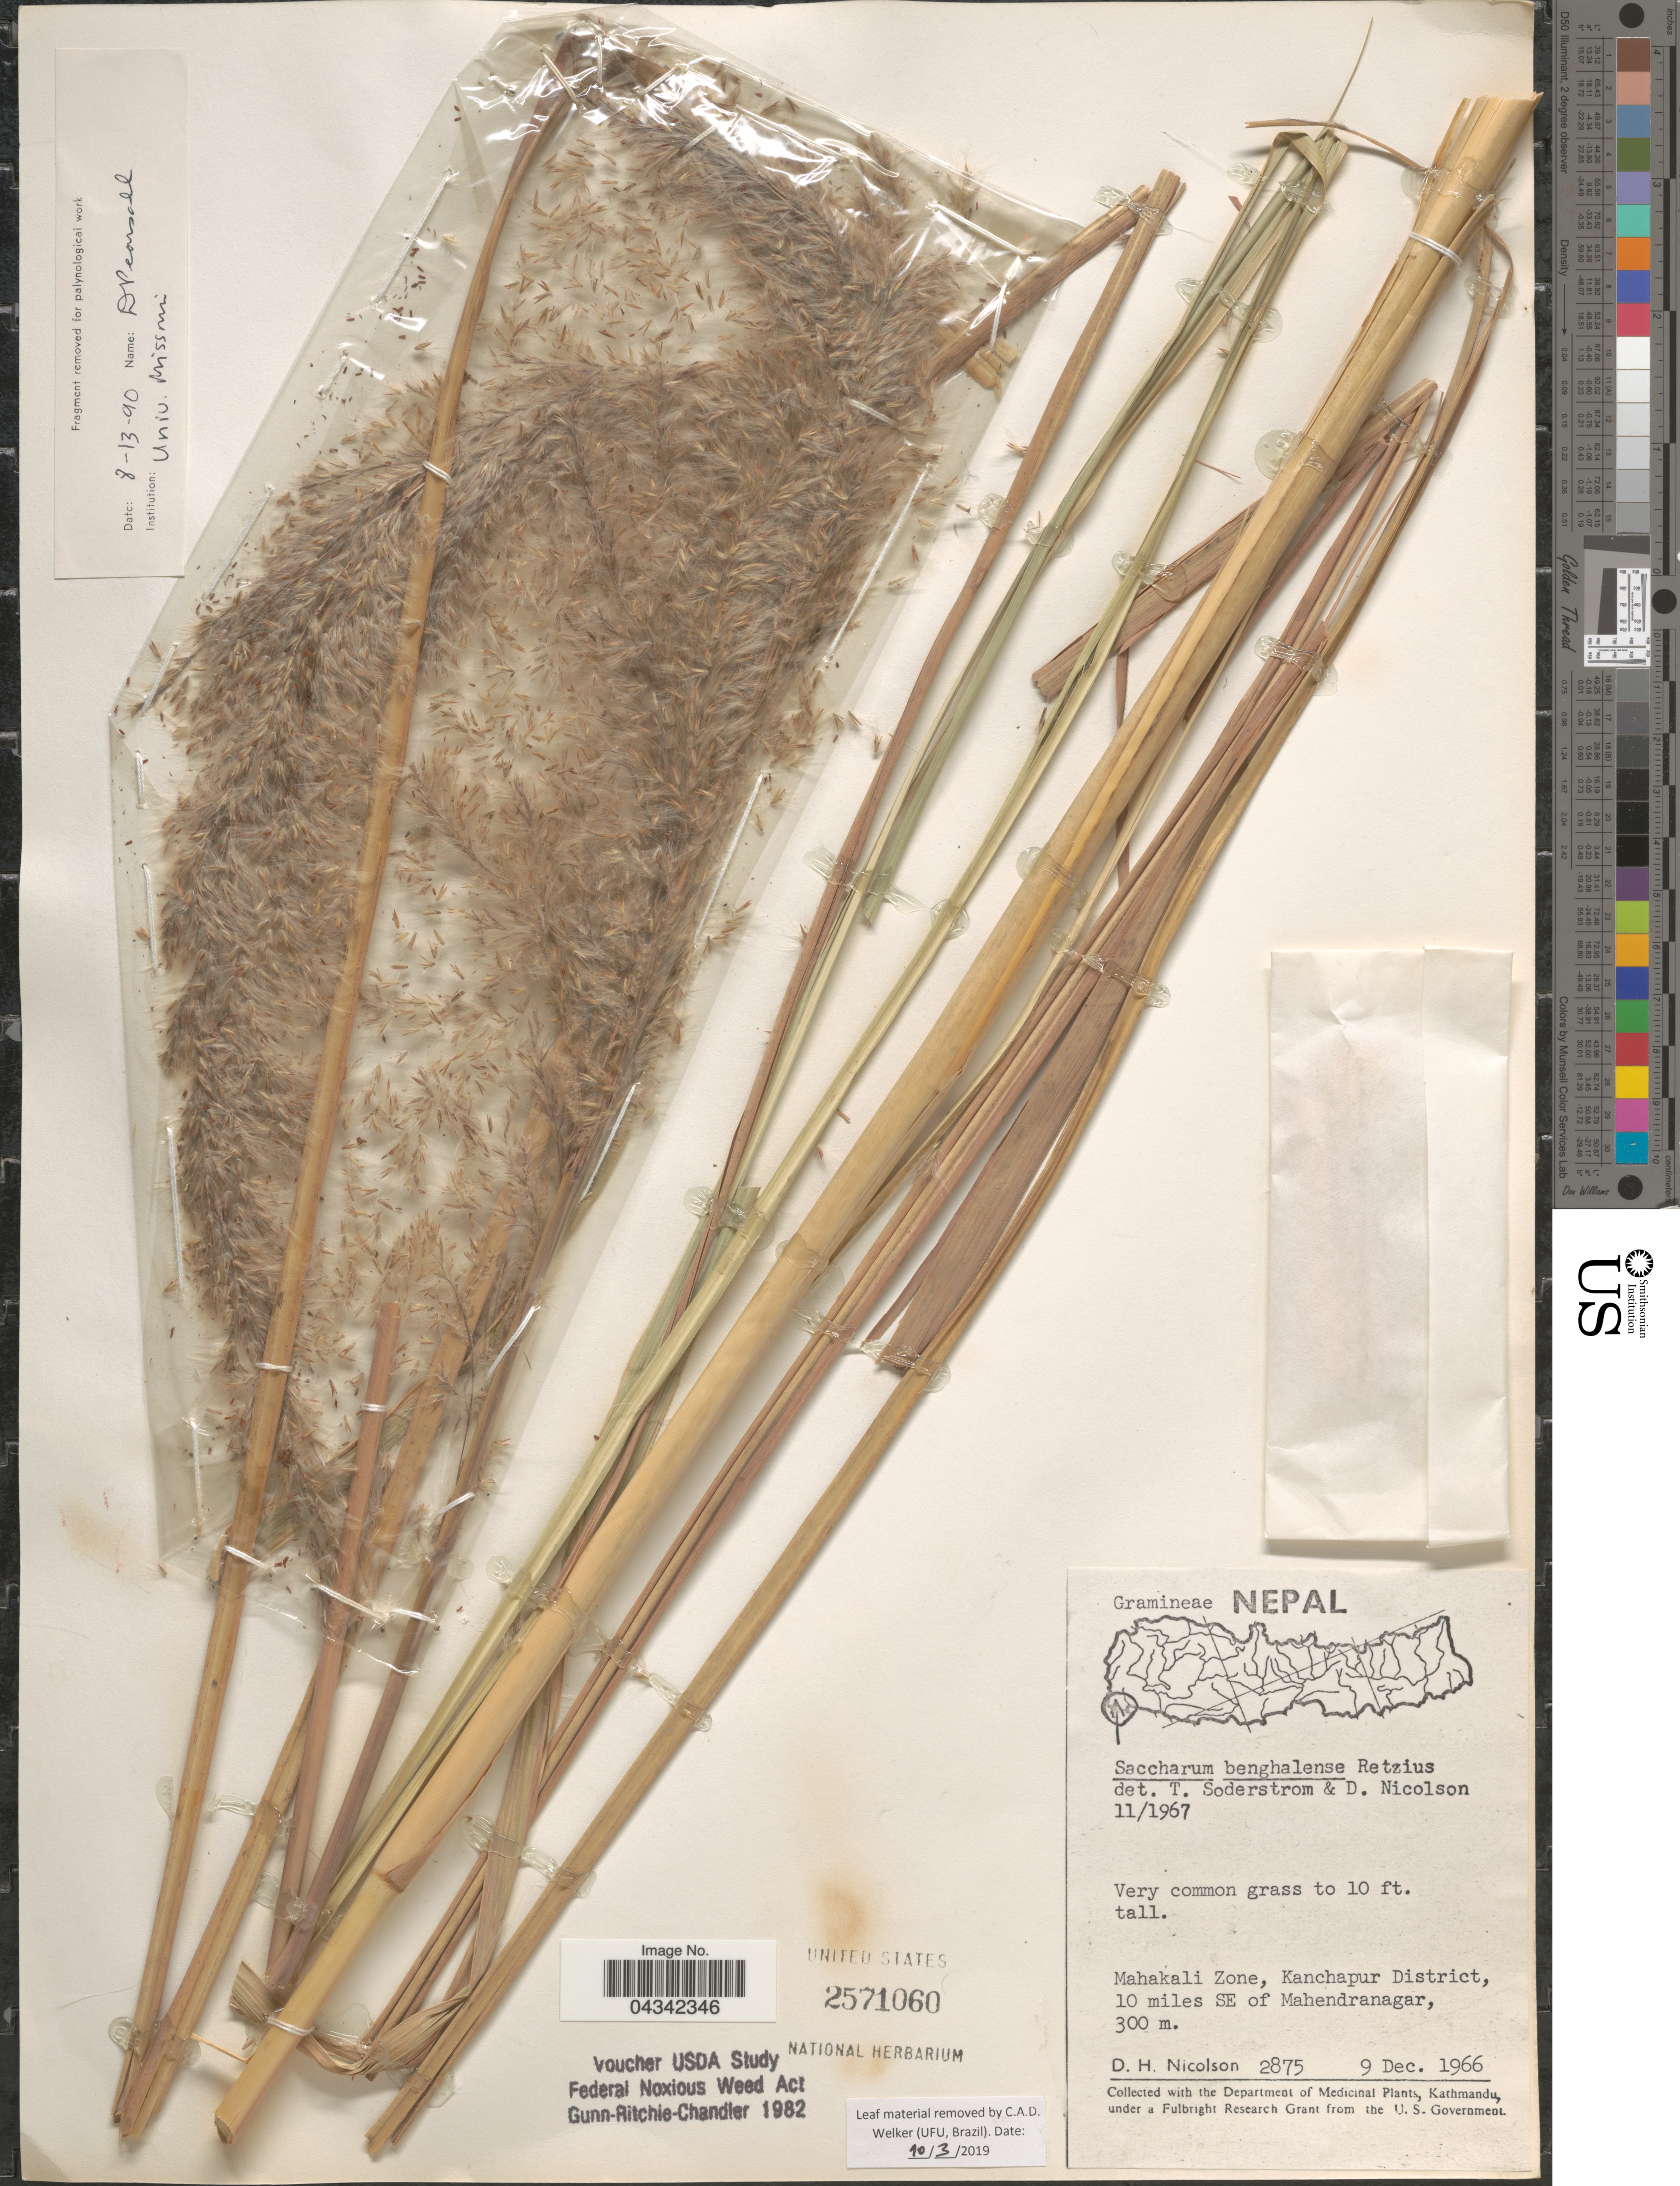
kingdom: Plantae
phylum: Tracheophyta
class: Liliopsida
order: Poales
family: Poaceae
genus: Tripidium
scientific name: Tripidium bengalense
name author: (Retz.) H. Scholz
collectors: D. Nicholson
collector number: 2875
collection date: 1966-12-09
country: Nepal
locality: Mahakali Zone, Kanchapur District, 10 miles SE of Mahendranagar.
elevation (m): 300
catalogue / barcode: US 2571060